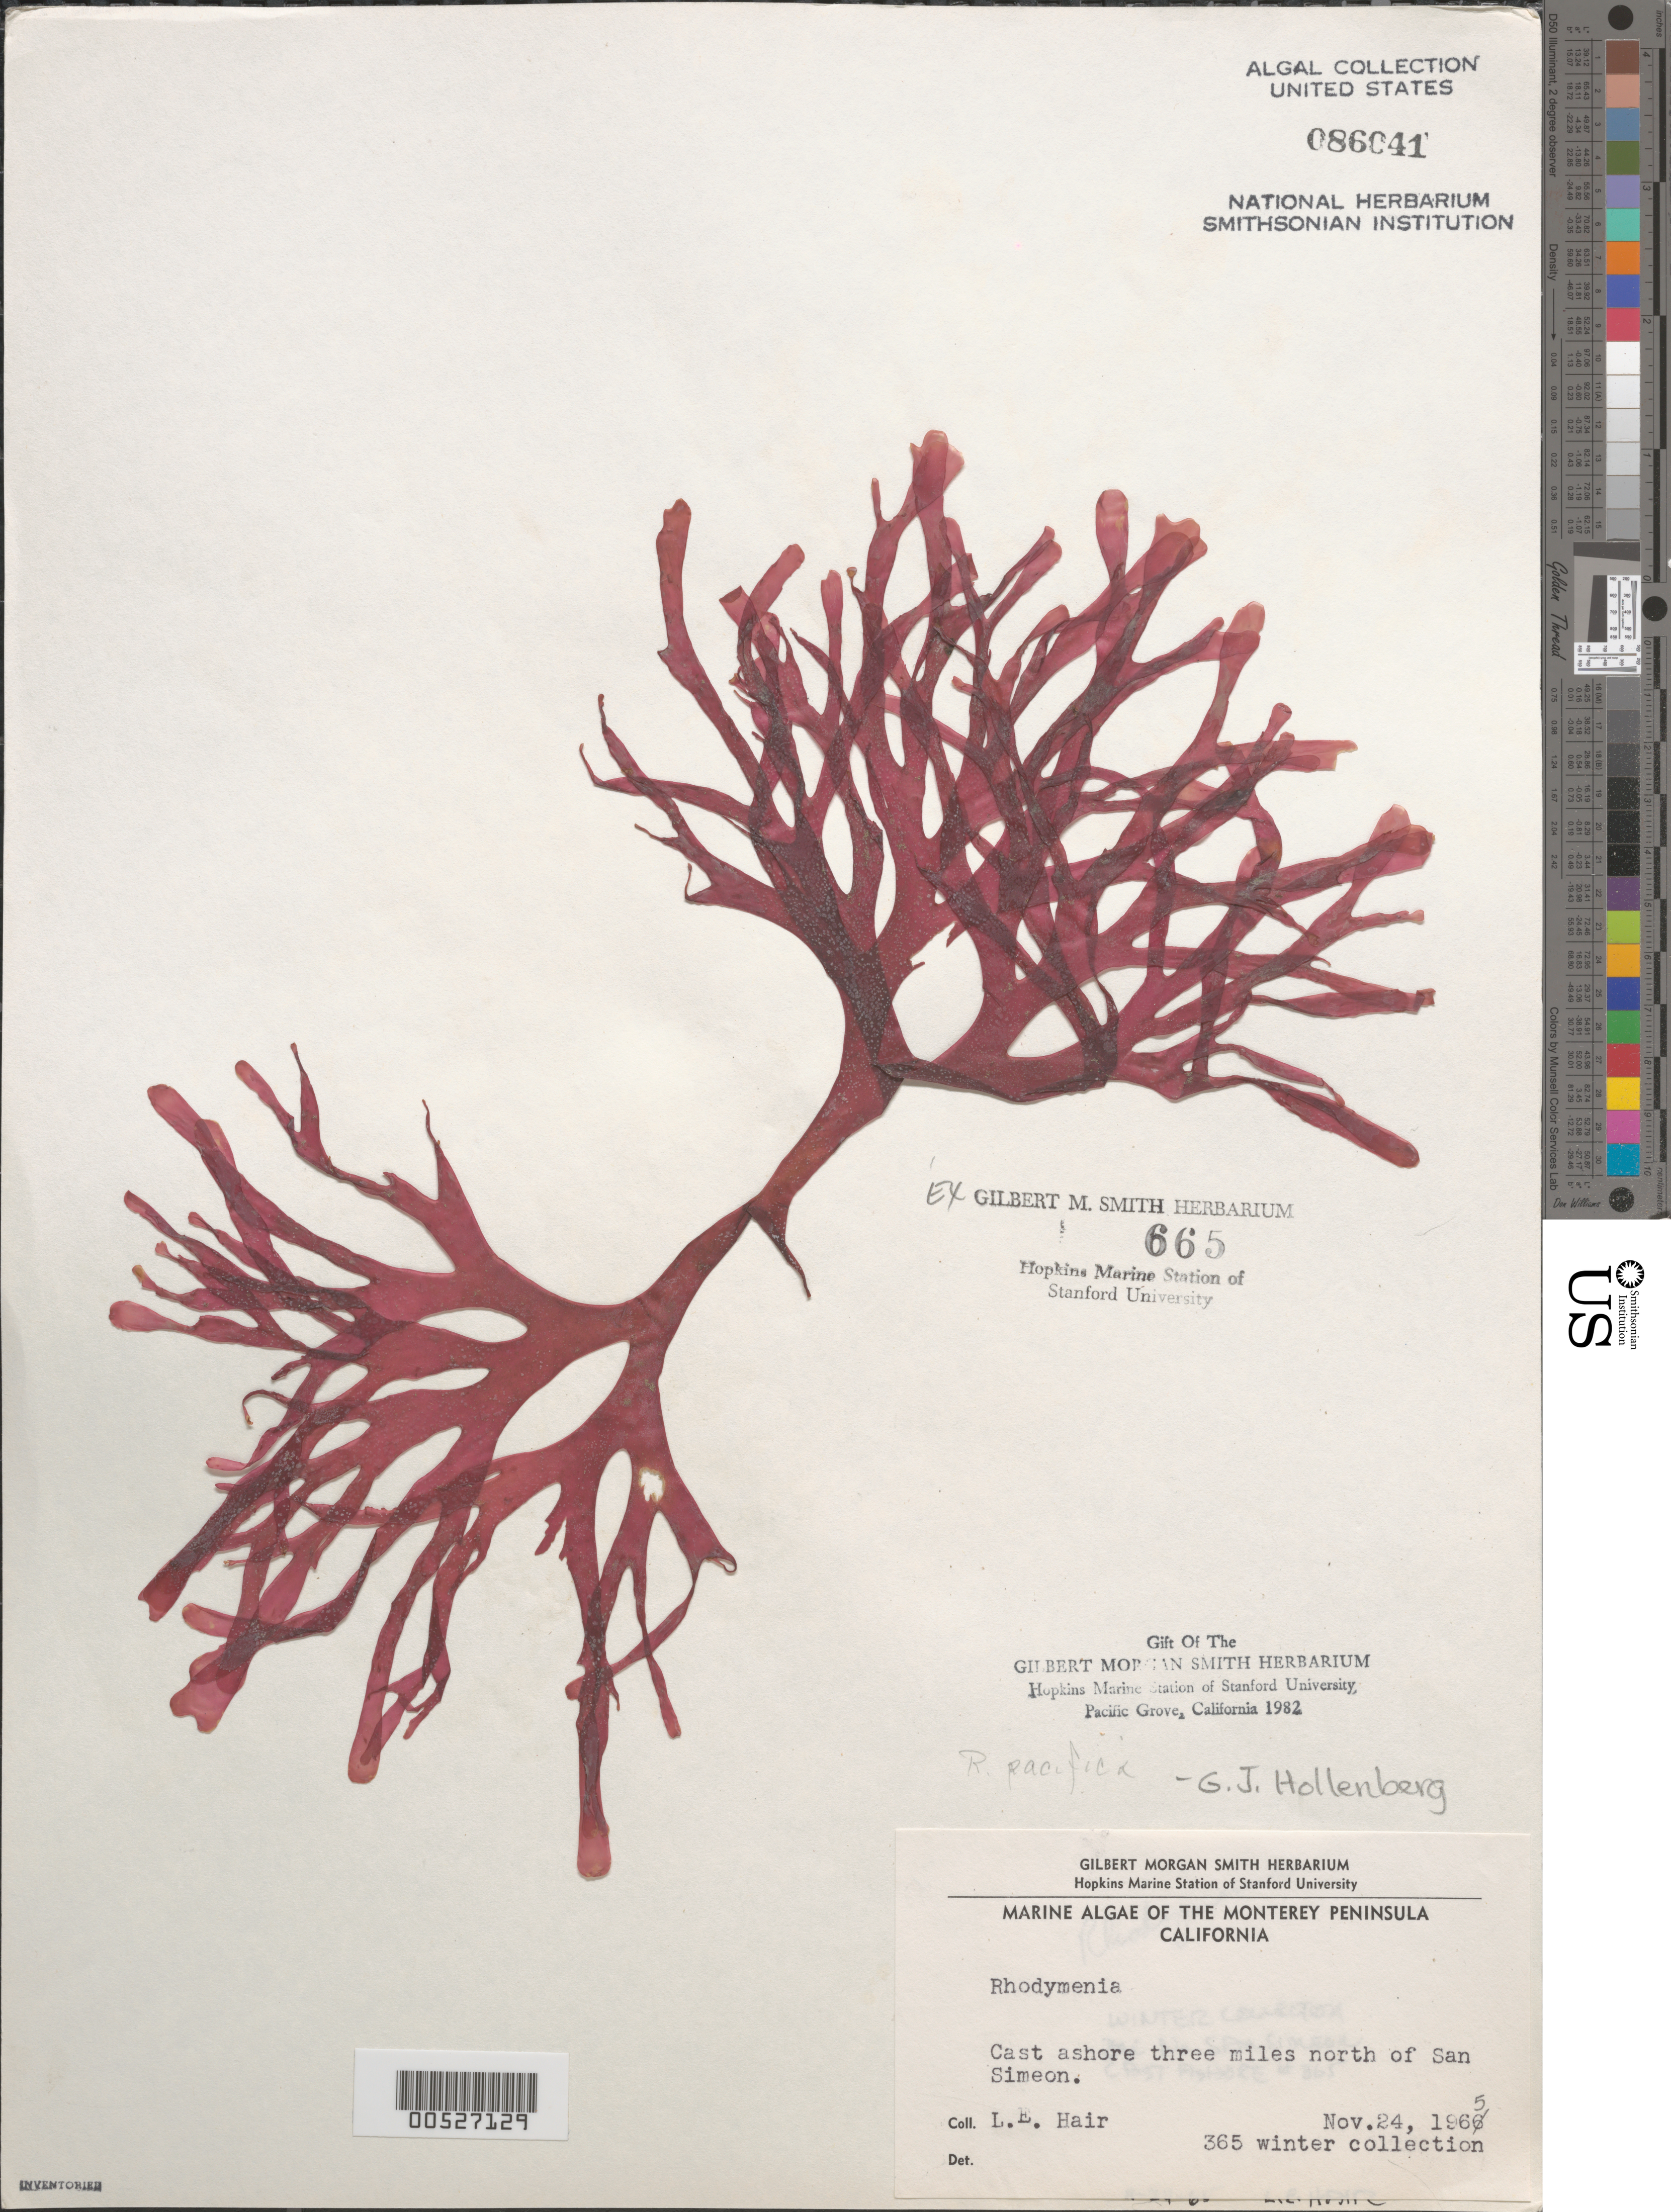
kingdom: Plantae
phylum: Rhodophyta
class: Florideophyceae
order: Rhodymeniales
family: Rhodymeniaceae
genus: Rhodymenia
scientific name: Rhodymenia pacifica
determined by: Hollenberg, George J.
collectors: L. Hair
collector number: Leh 365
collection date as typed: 24 Nov 1965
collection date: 1965-11-24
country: United States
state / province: California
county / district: San Luis Obispo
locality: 3 miles north of San Simeon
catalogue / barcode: US 86041